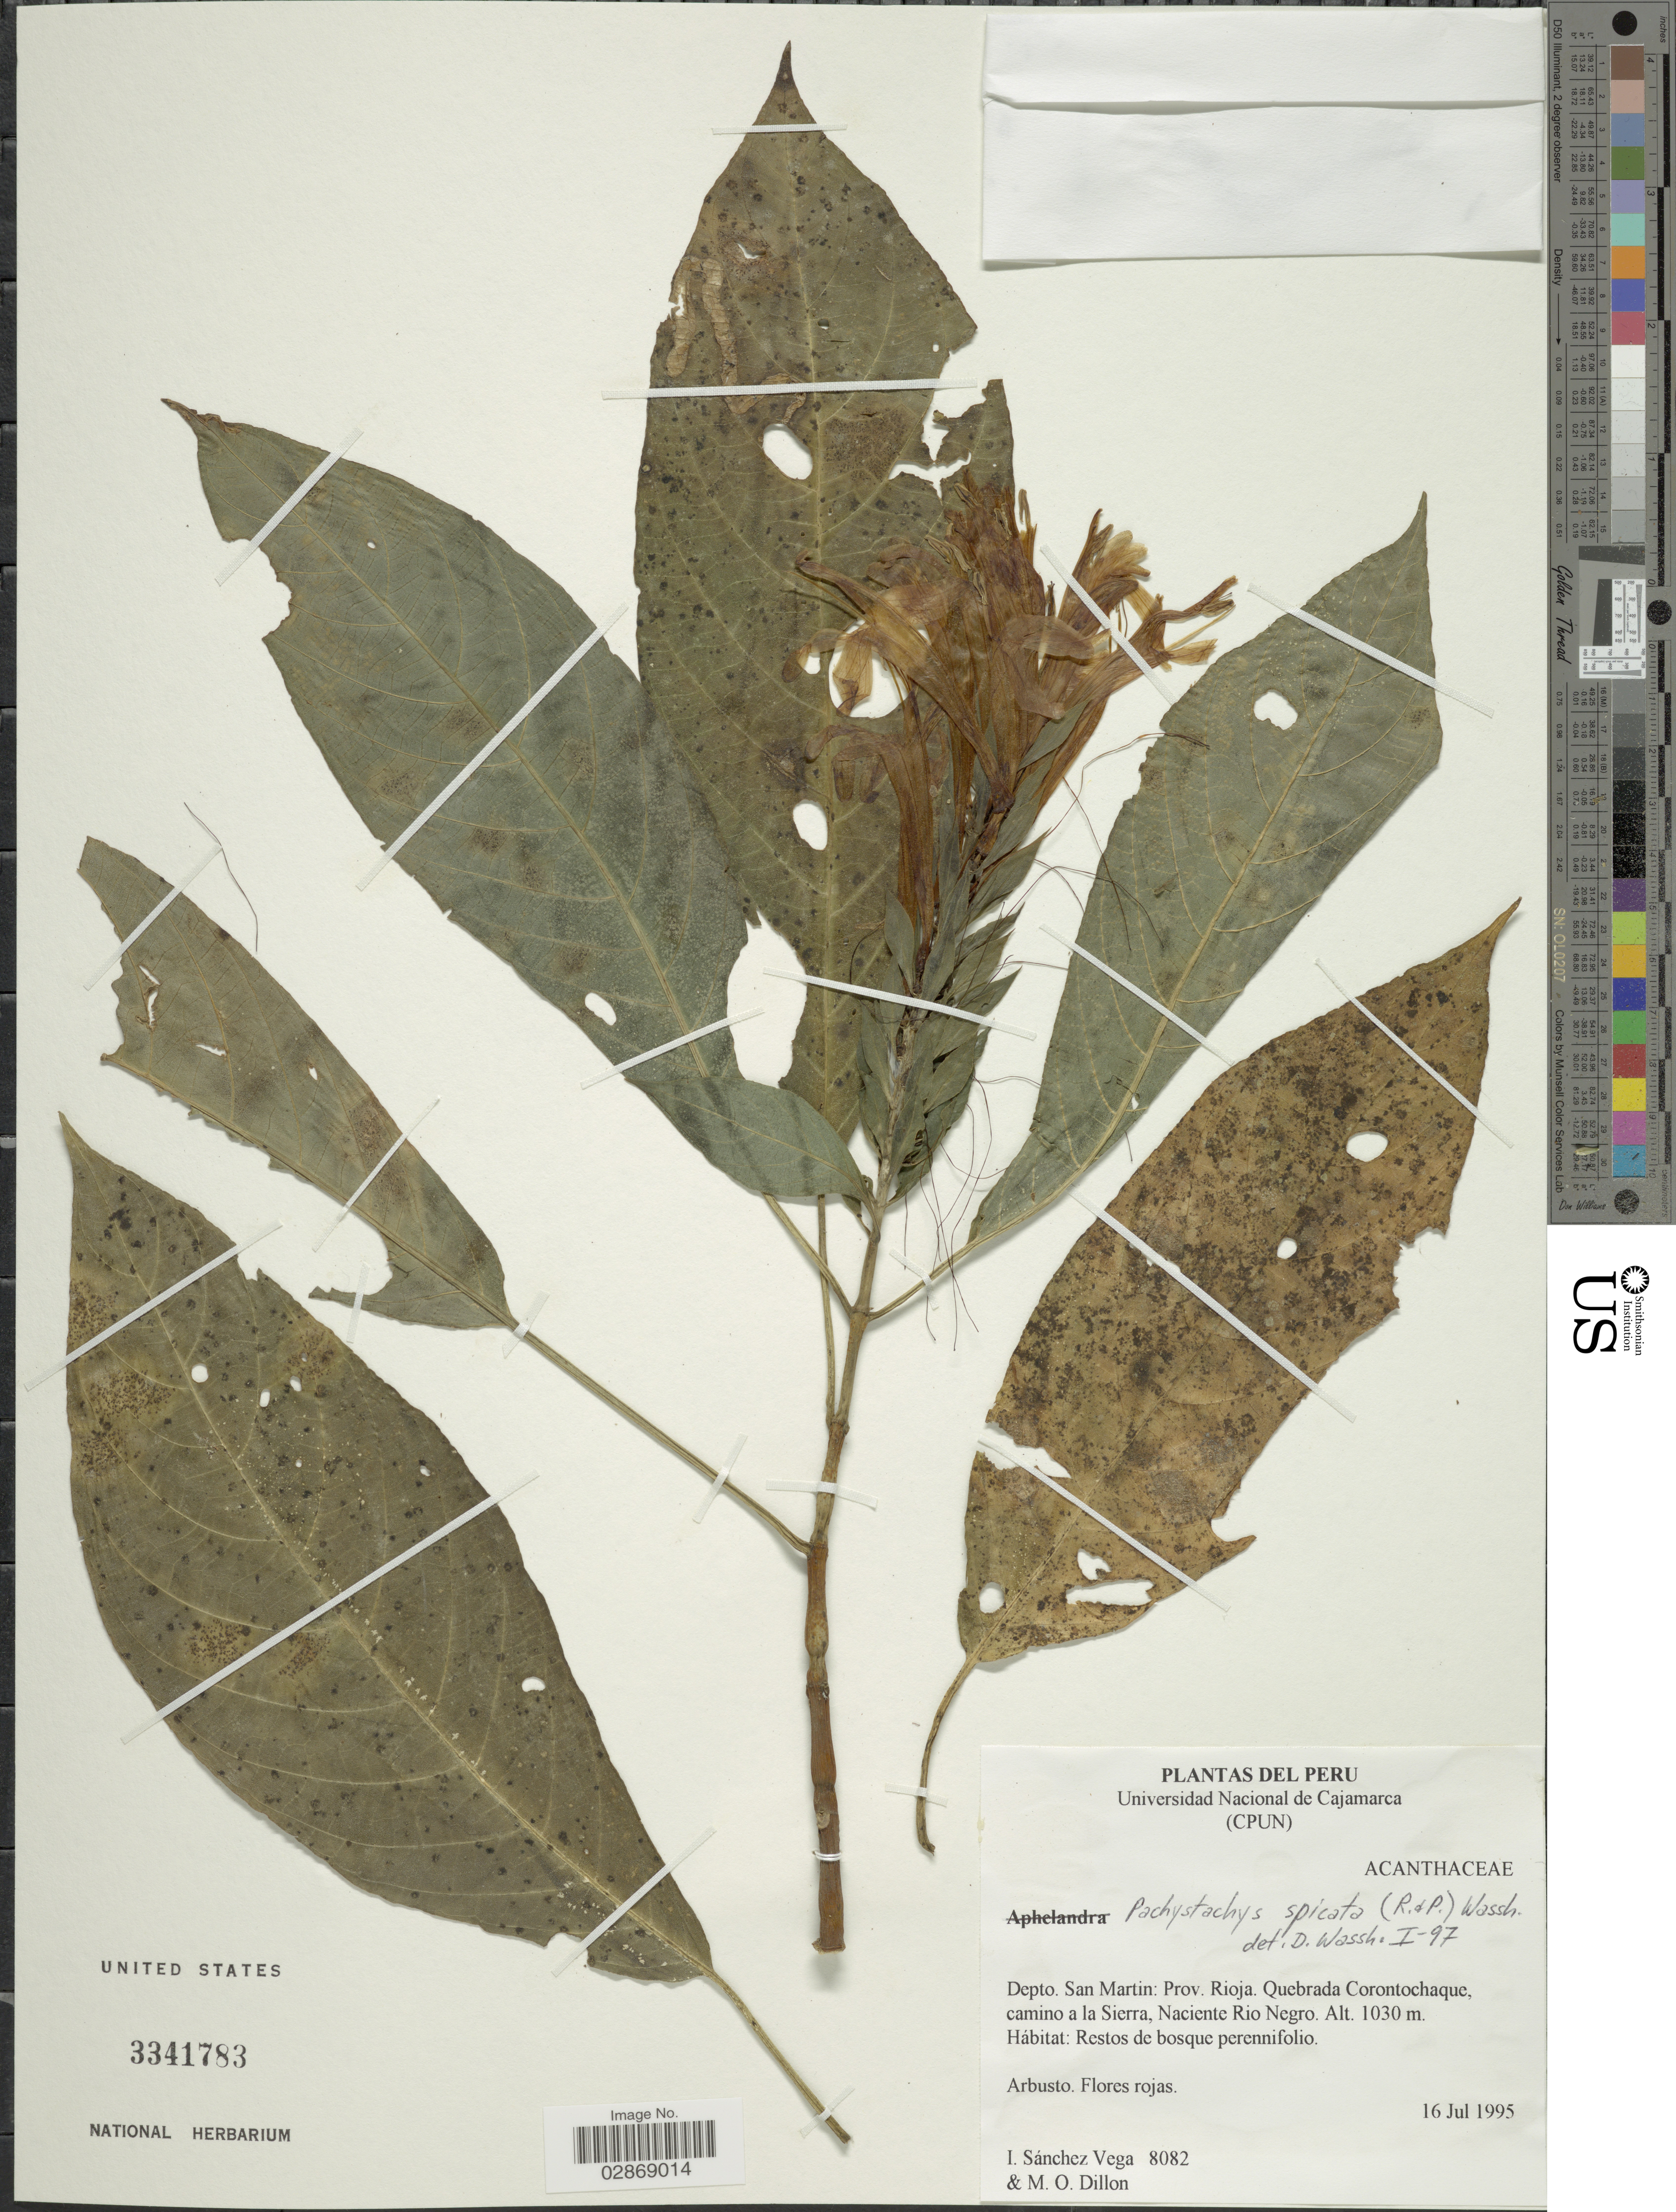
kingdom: Plantae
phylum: Tracheophyta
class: Magnoliopsida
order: Lamiales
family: Acanthaceae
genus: Pachystachys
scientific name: Pachystachys spicata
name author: (Ruiz & Pav.) Wassh.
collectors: I. Sánchez Vega & M. O. Dillon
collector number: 8082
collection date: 1995-07-16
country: Peru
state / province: San Martín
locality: Depto. San Martin: Prov. Rioja. Quebrada Corontochaque, camino a la Sierra, Naciente Rio Negro.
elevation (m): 1030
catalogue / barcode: US 3341783